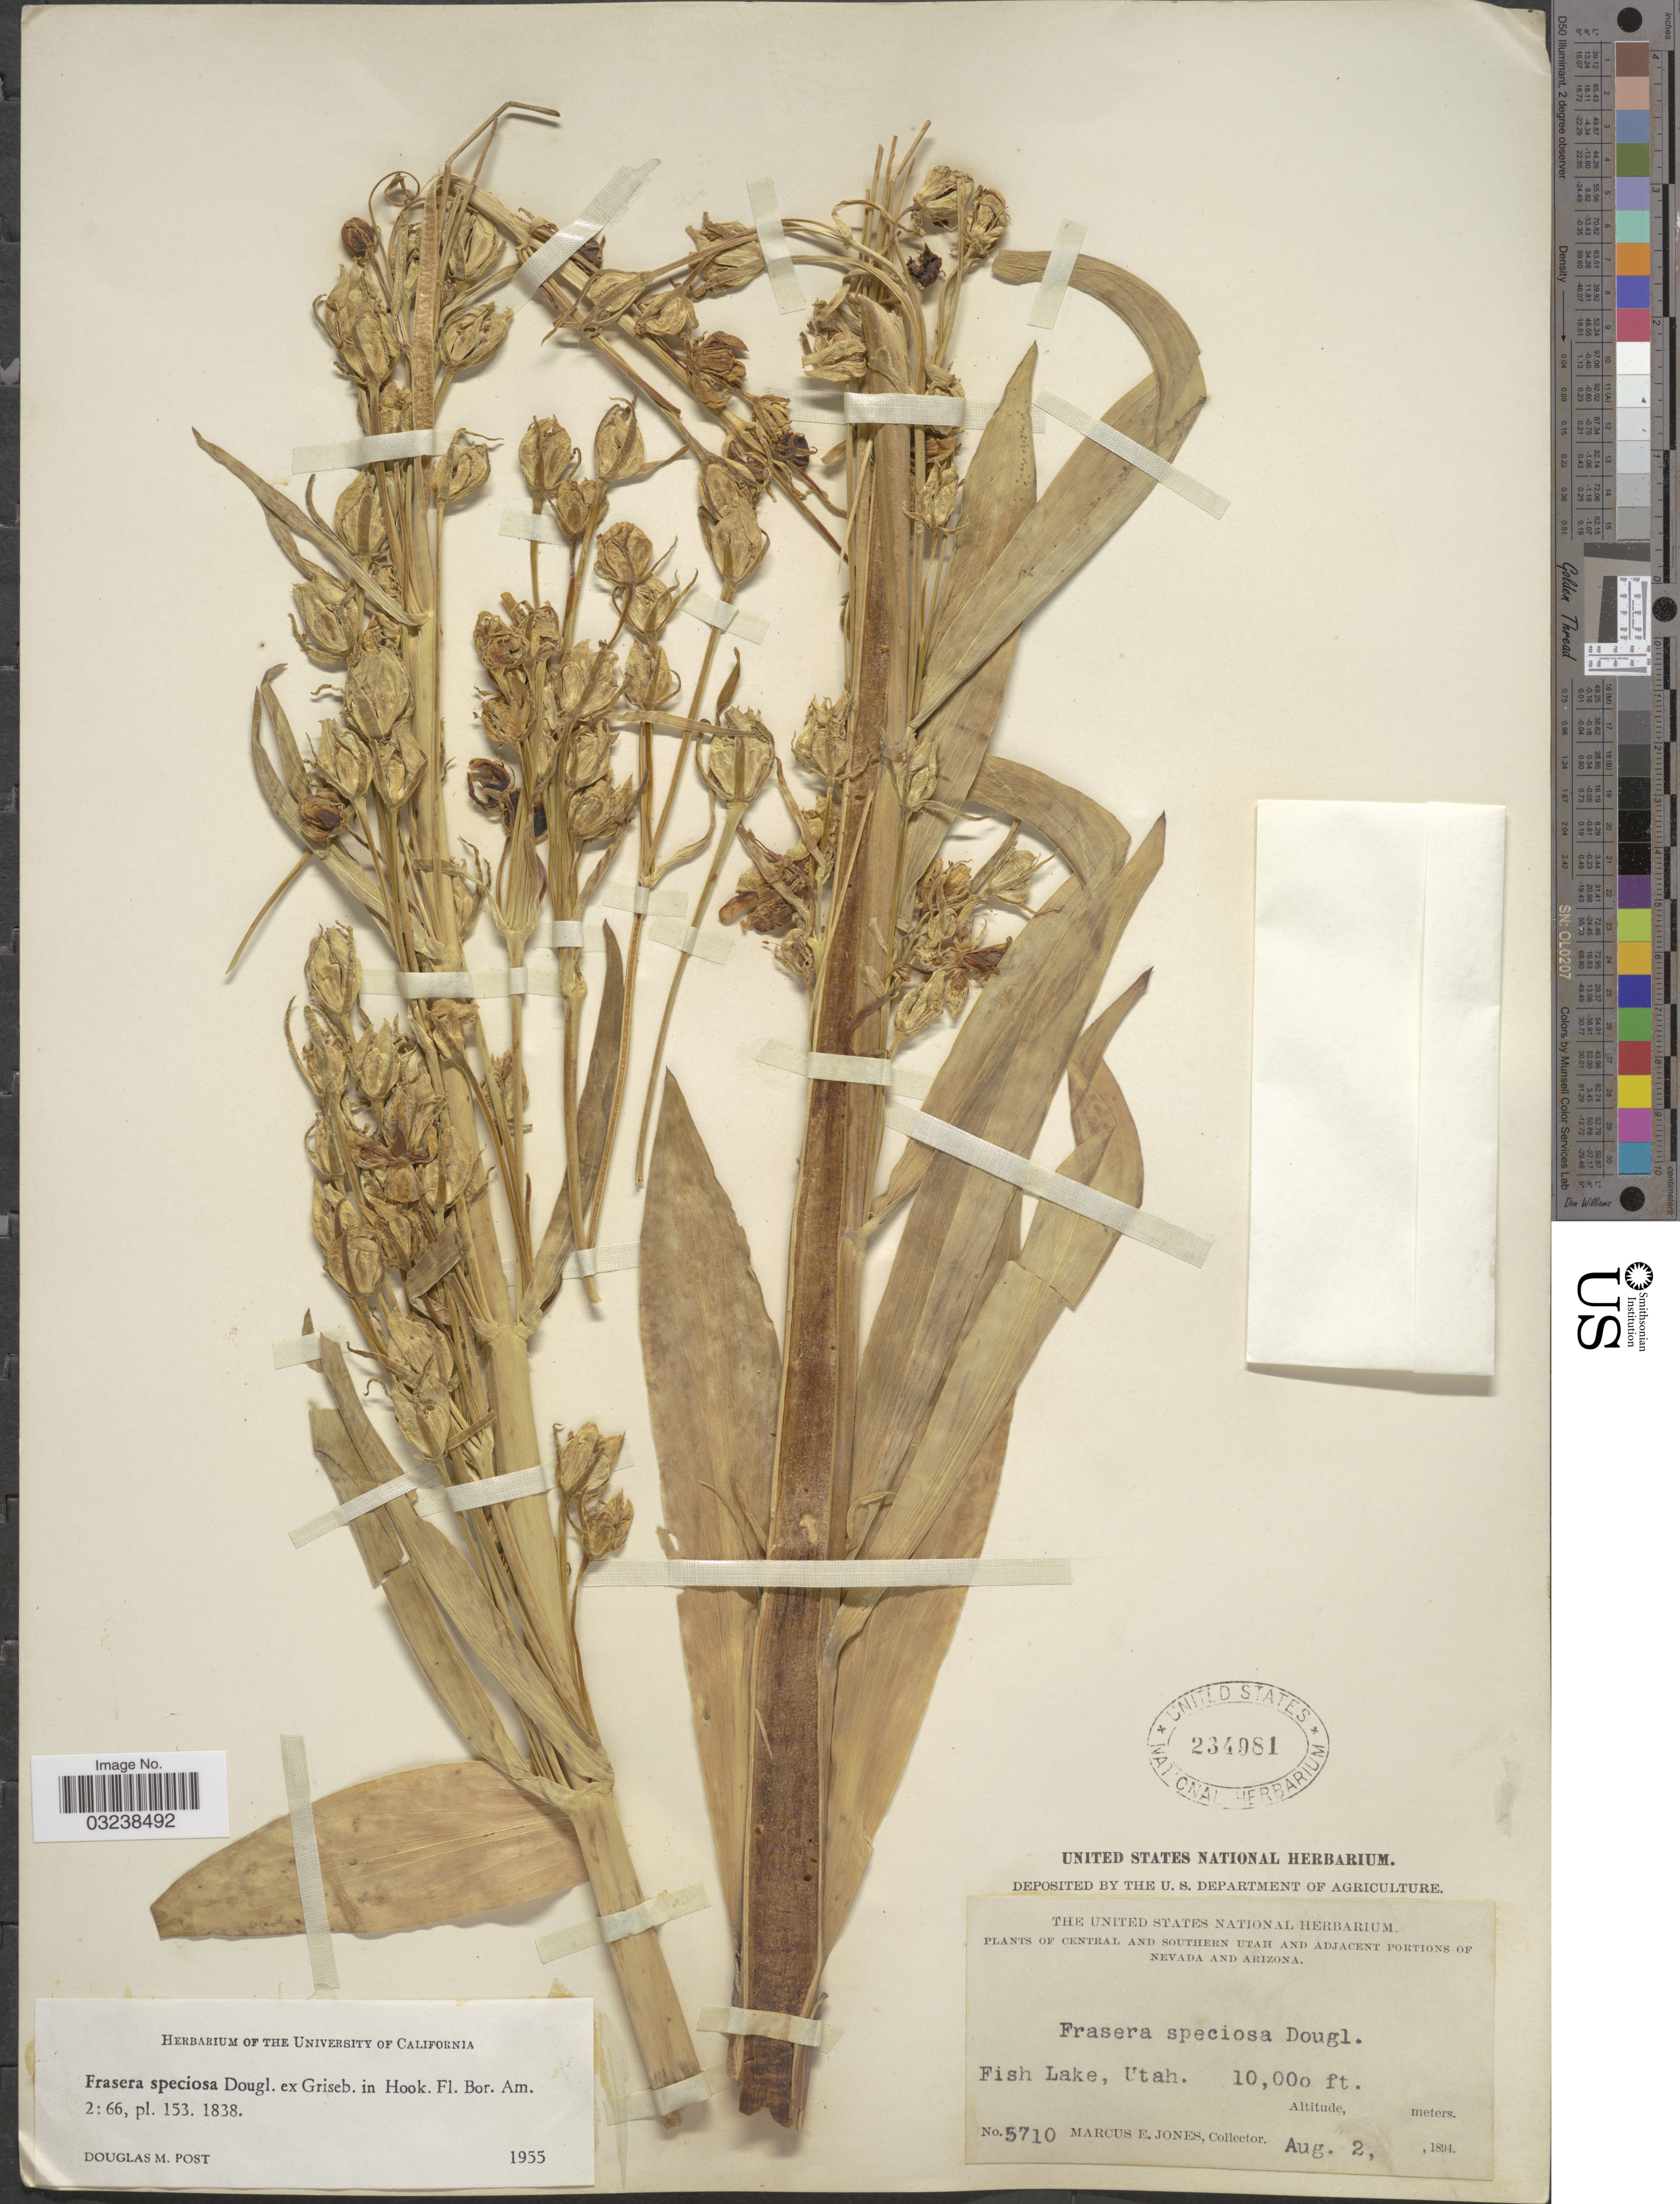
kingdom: Plantae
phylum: Tracheophyta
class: Magnoliopsida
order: Gentianales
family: Gentianaceae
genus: Swertia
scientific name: Swertia radiata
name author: (Kellogg) Kuntze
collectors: M. E. Jones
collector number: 5710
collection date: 1894-08-02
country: United States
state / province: Utah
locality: Central and Southern Utah. Fish Lake.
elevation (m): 3048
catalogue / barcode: US 234981